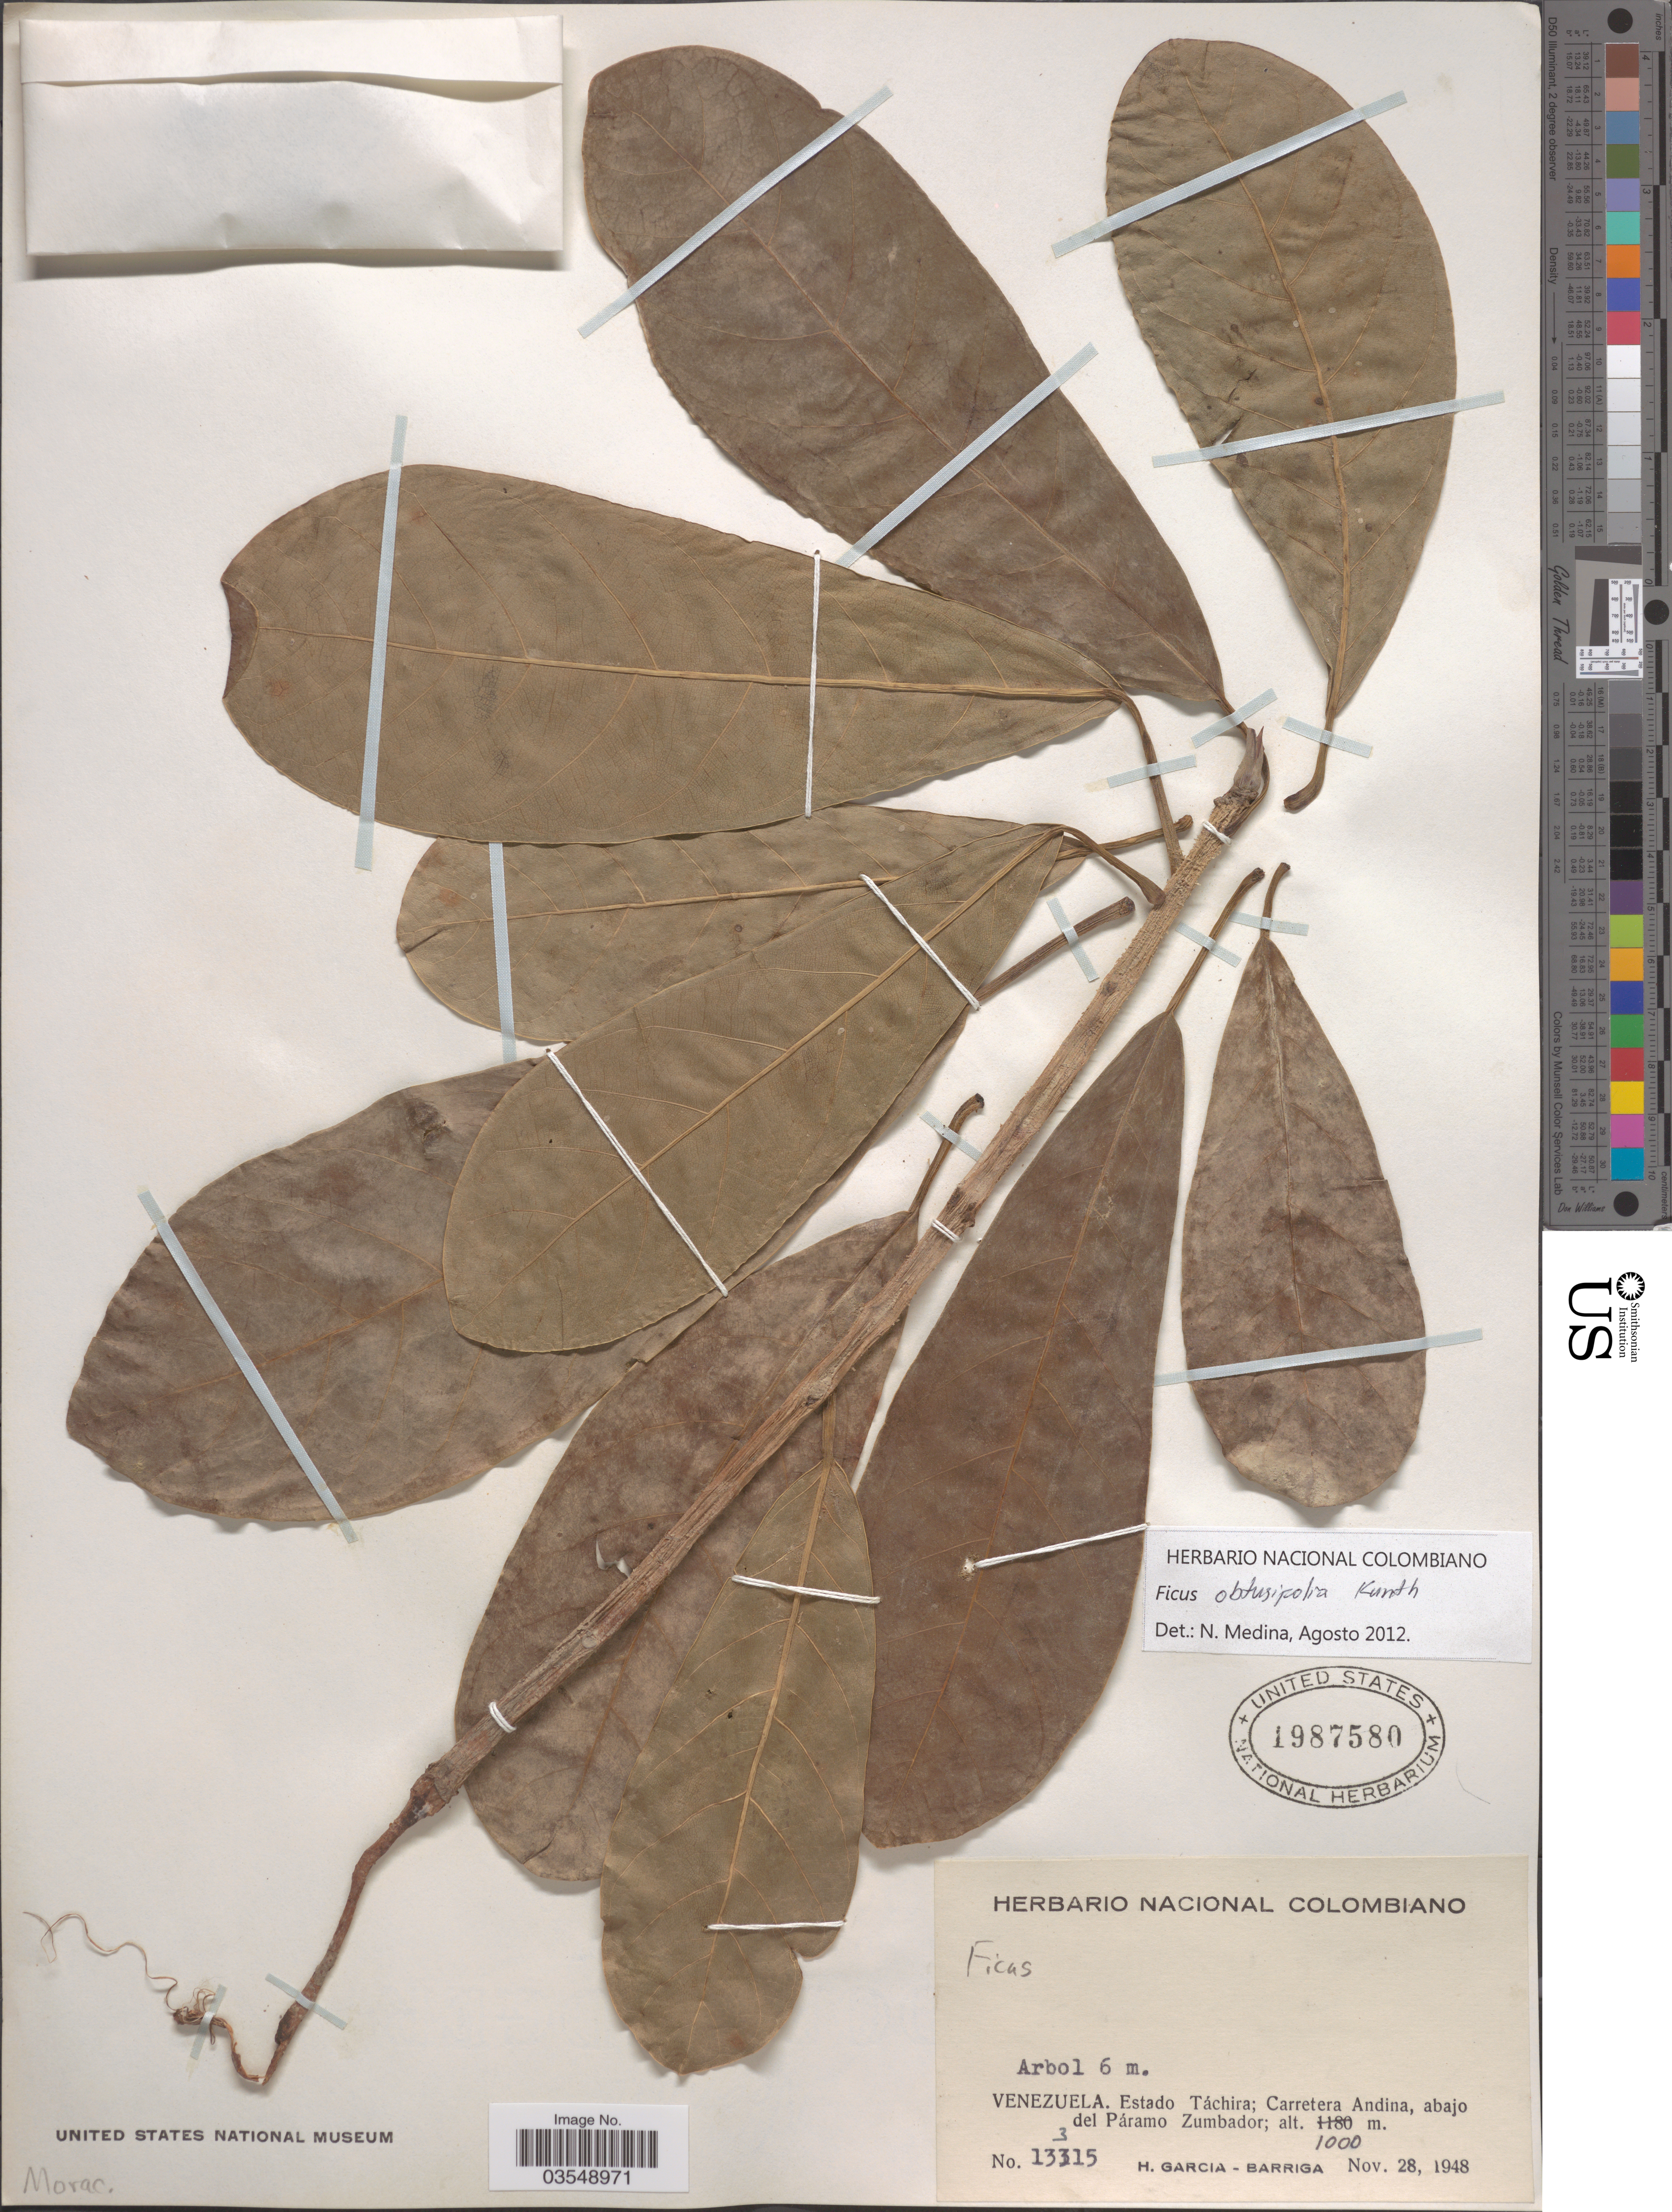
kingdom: Plantae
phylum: Tracheophyta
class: Magnoliopsida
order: Rosales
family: Moraceae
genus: Ficus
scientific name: Ficus obtusifolia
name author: Kunth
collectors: H. García Barriga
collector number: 13315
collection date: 1948-11-28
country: Venezuela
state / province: Tachira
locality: Estado Táchira; Carretera Andina, abajo del Páramo Zumbador.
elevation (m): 1000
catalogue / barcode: US 1987580